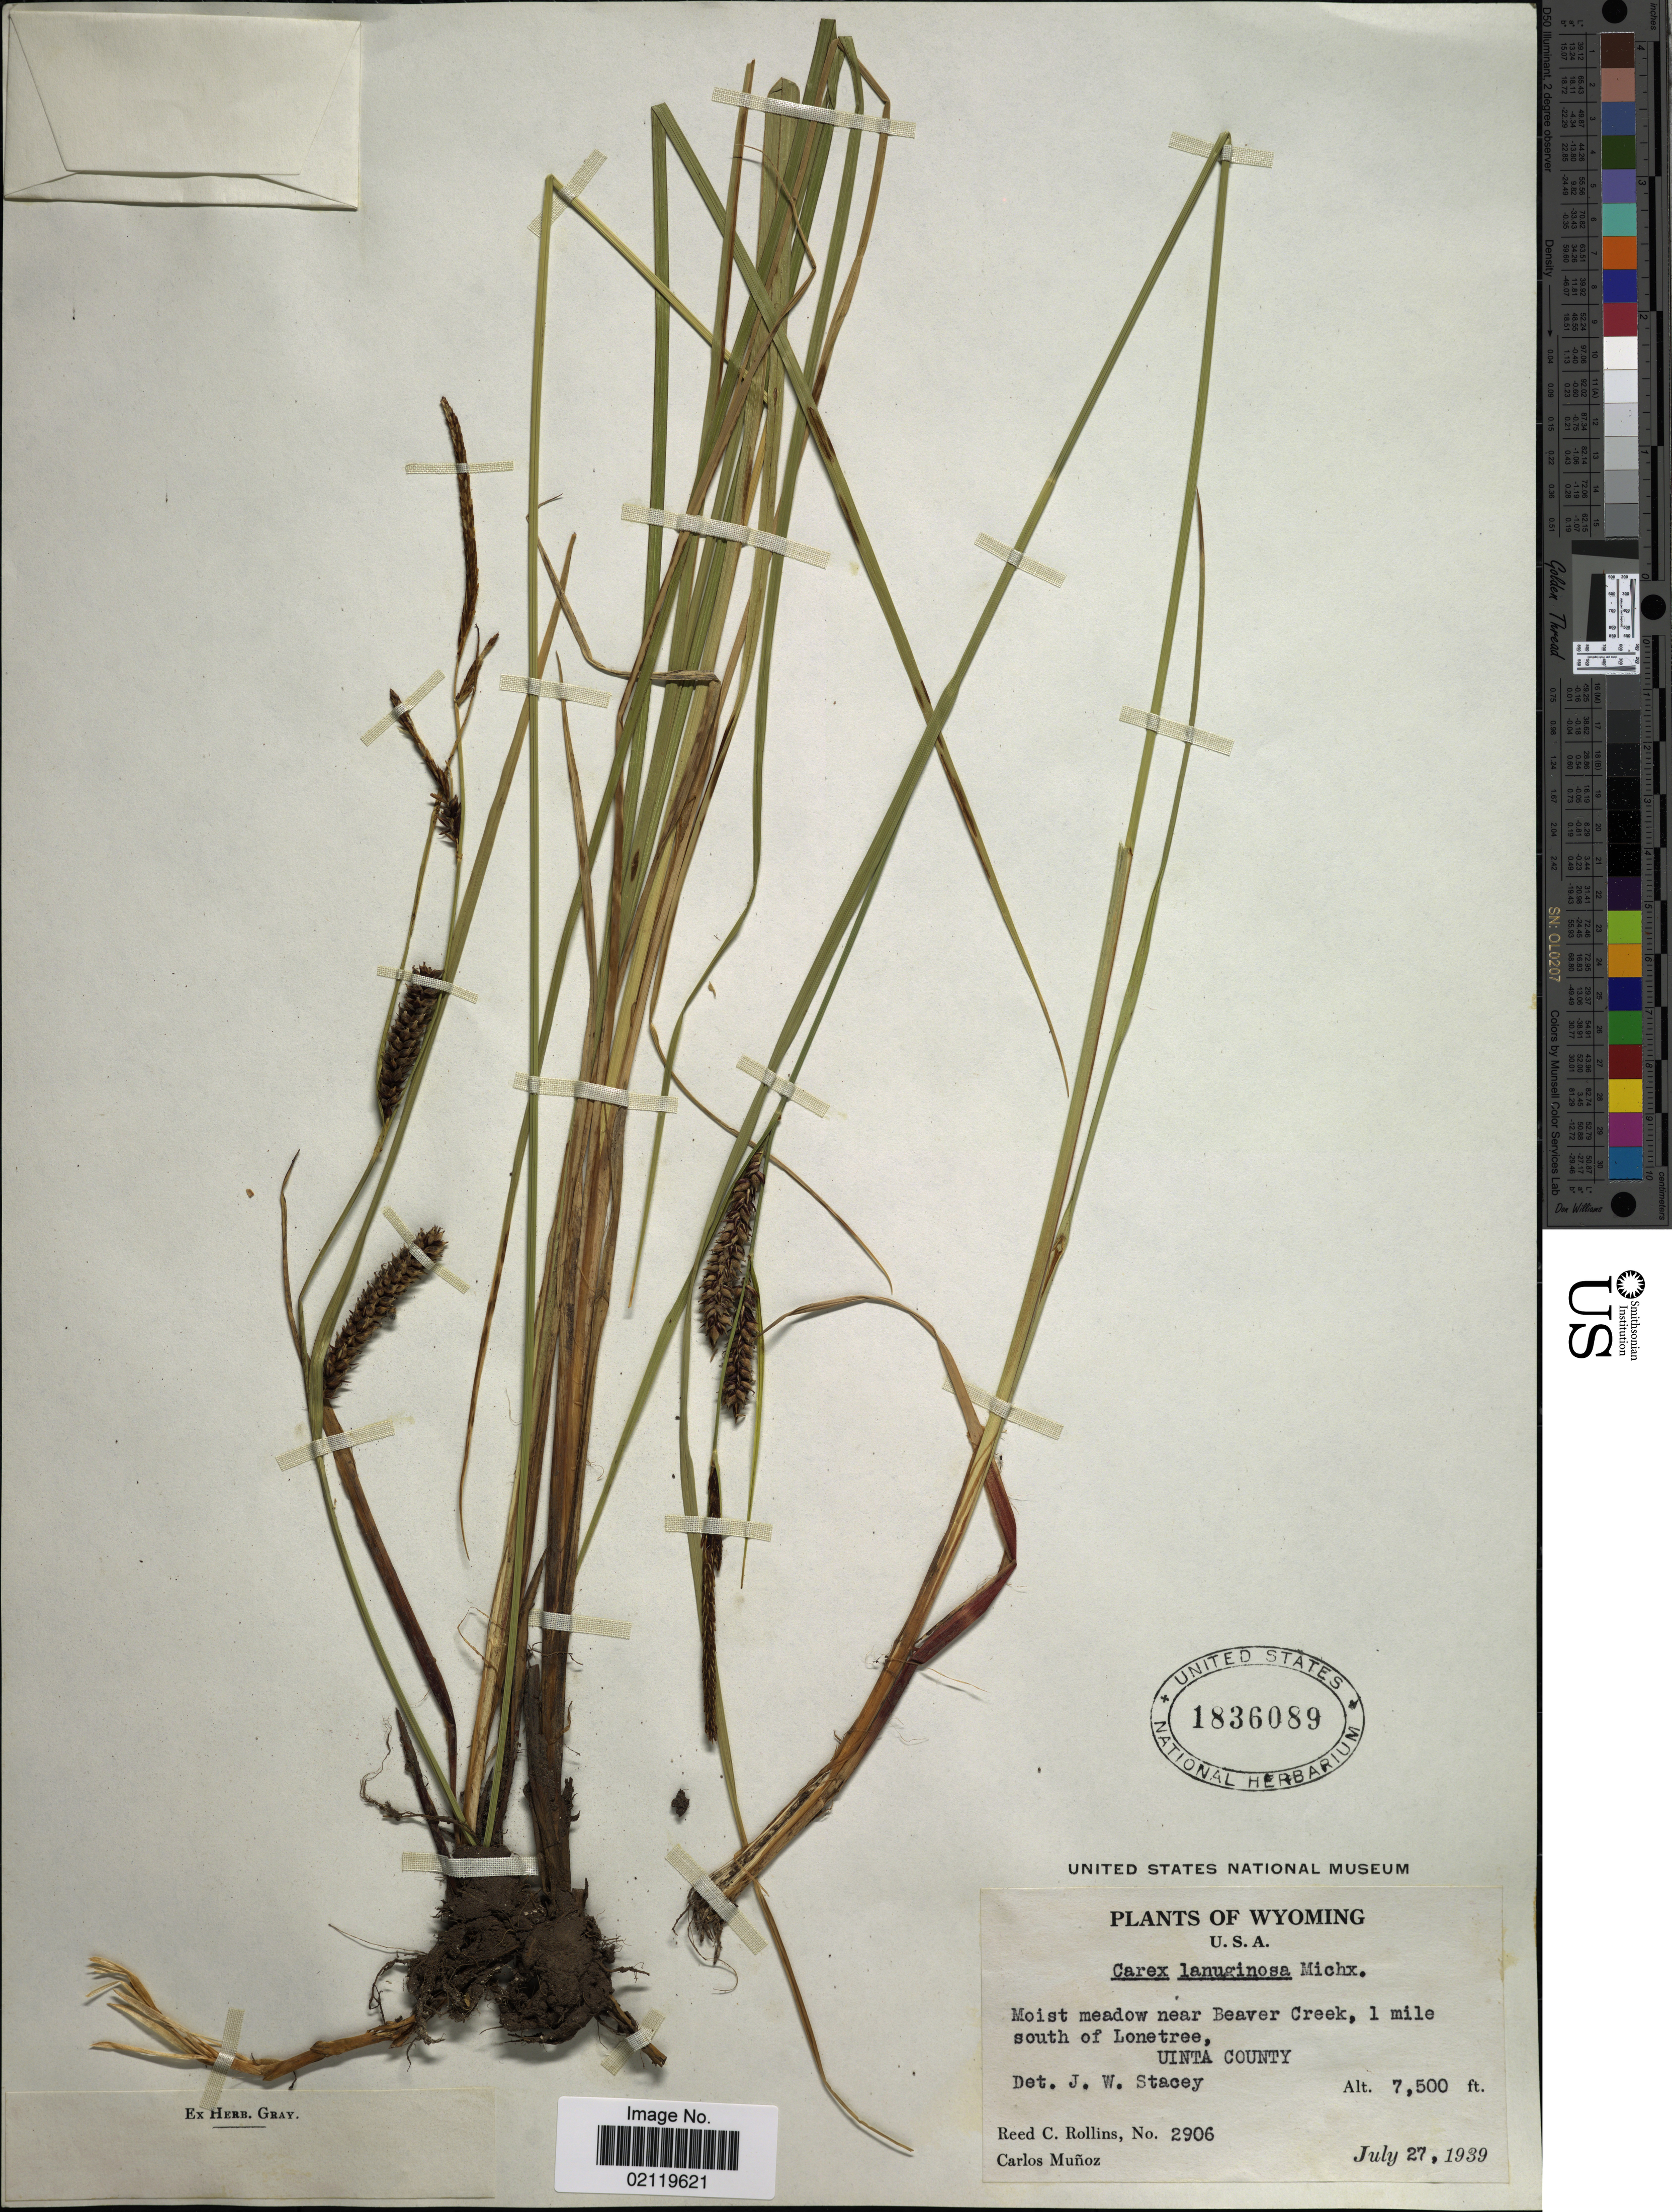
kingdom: Plantae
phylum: Tracheophyta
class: Liliopsida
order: Poales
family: Cyperaceae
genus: Carex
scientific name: Carex pellita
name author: Muhl. ex Willd.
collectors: R. C. Rollins & C. Muñoz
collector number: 2906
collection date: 1939-07-27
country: United States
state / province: Wyoming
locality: U.S.A. Moist meadow near Beaver Creek, 1 mile south of Lonetree, Uinta County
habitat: moist meadow near creek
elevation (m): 2286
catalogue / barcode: US 1836089